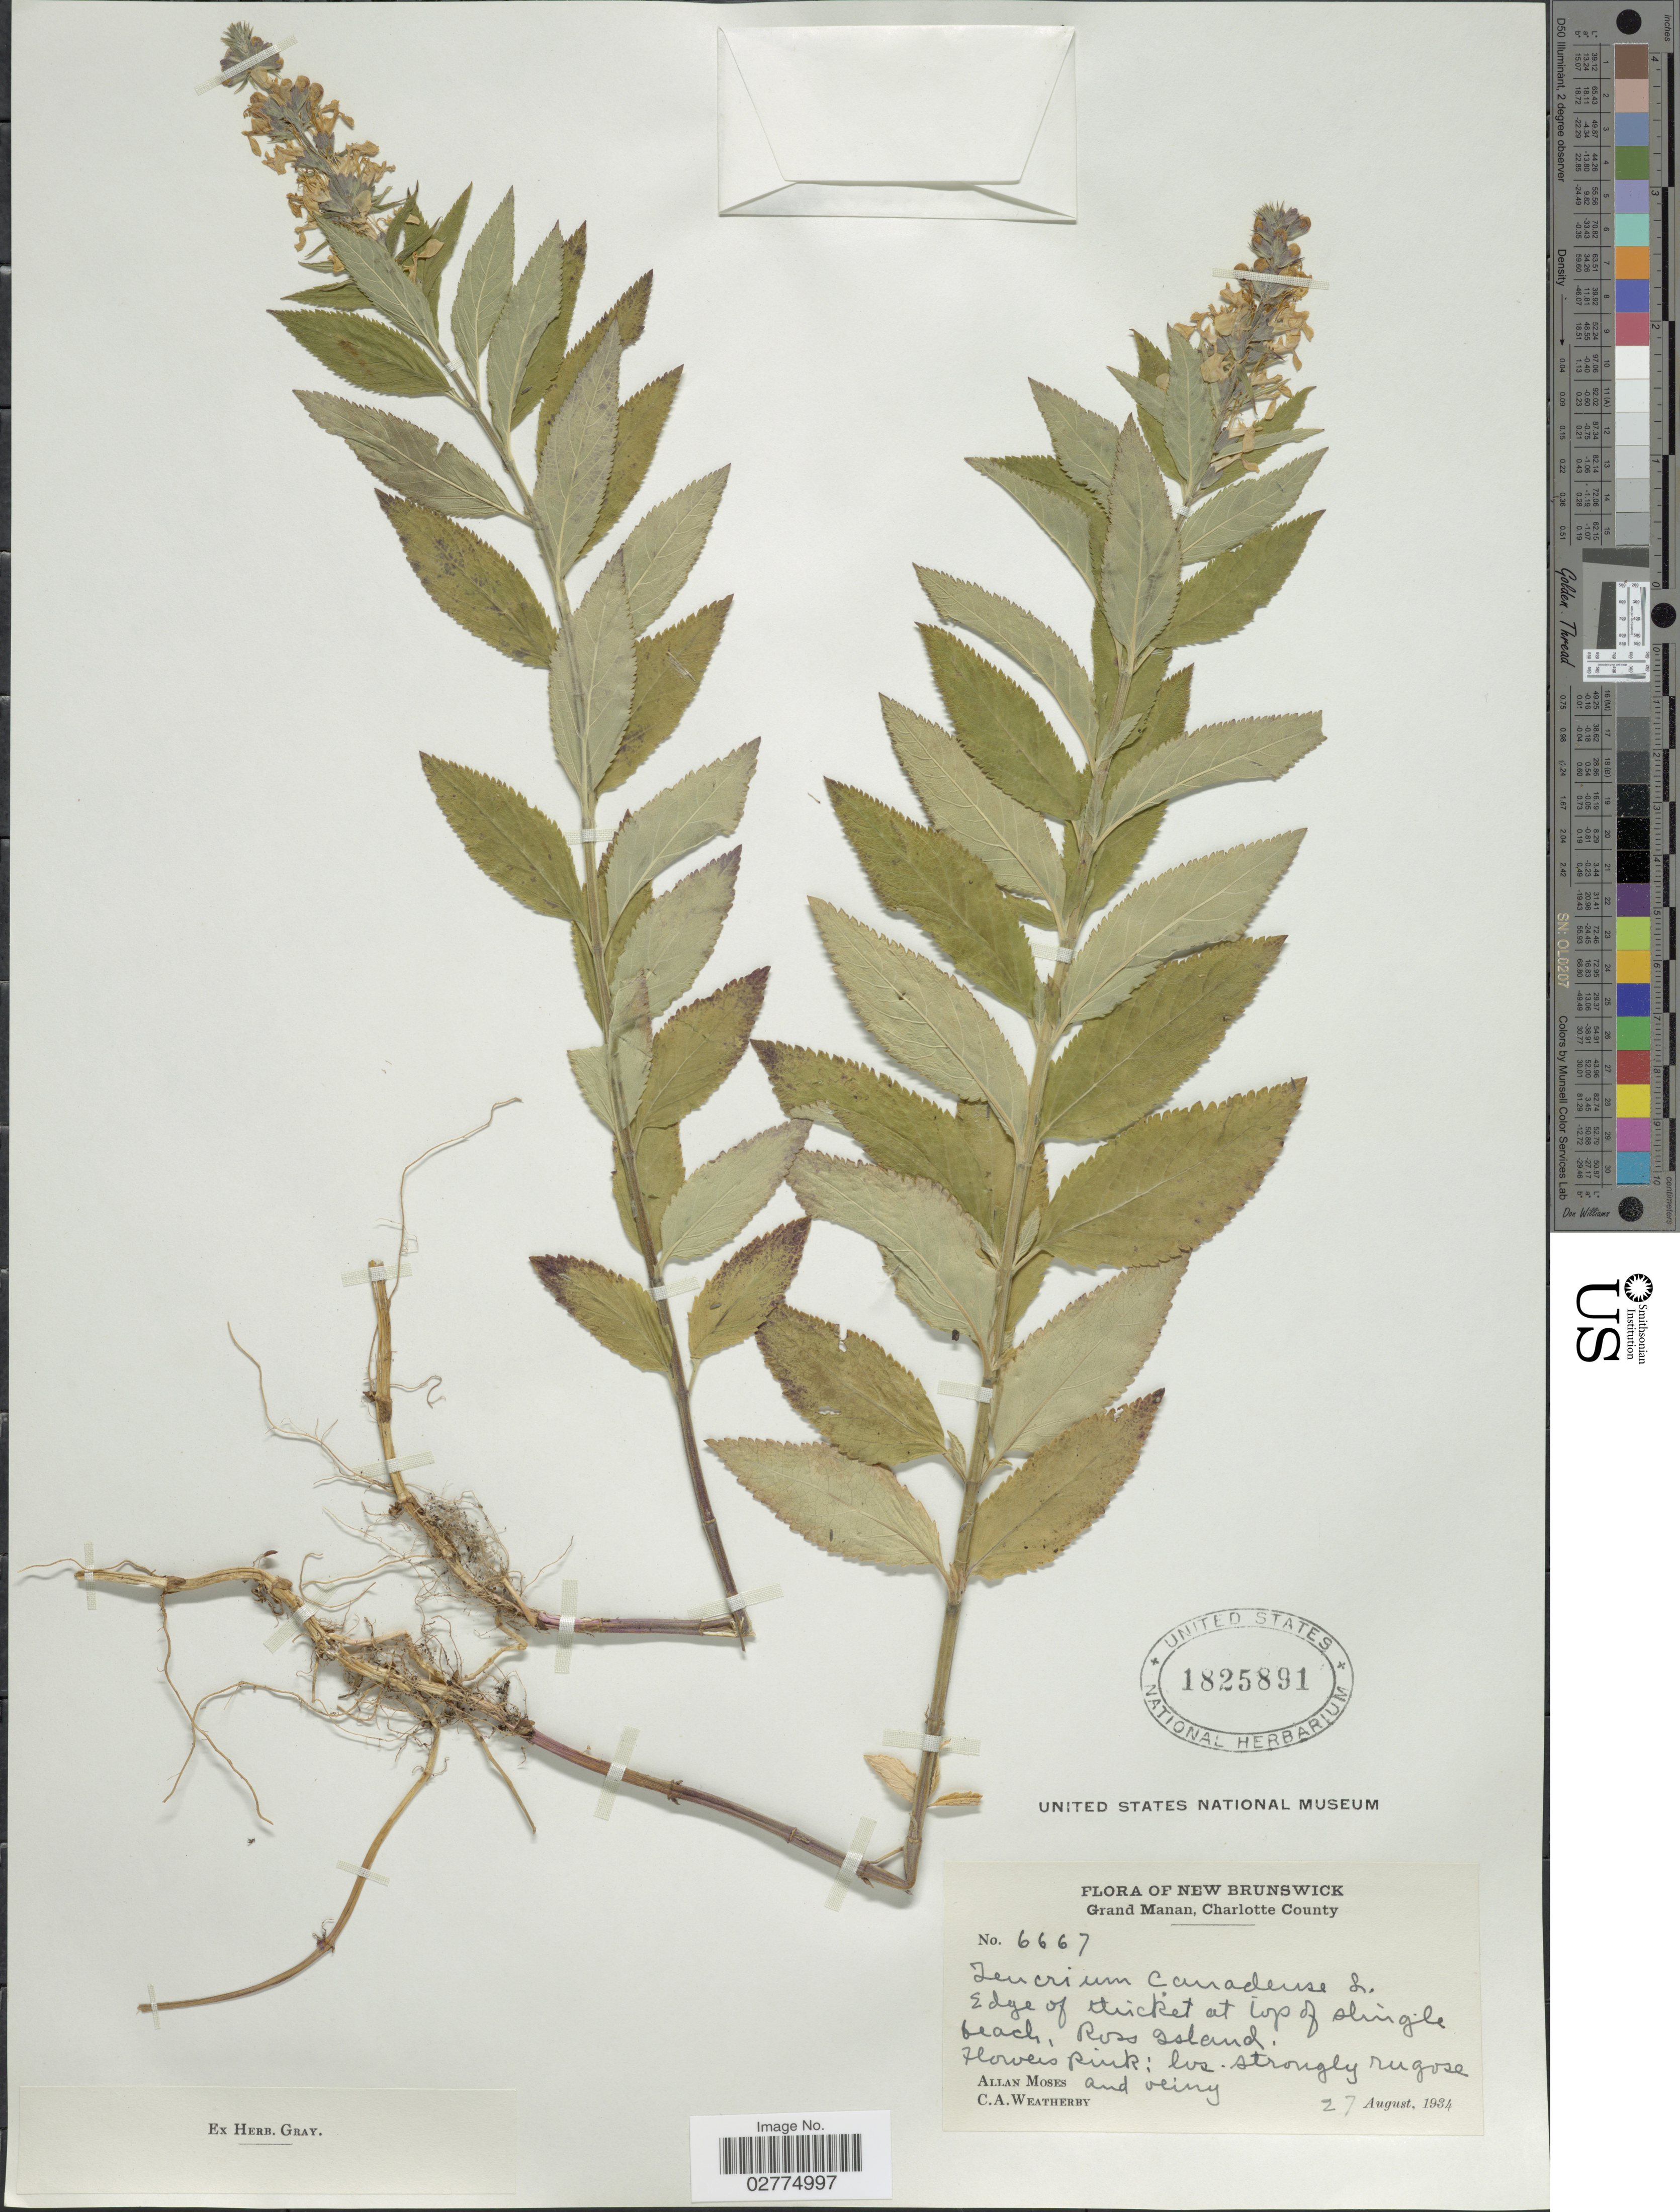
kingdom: Plantae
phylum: Tracheophyta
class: Magnoliopsida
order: Lamiales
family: Lamiaceae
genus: Teucrium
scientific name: Teucrium canadense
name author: L.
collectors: A. Moses & C. A. Weatherby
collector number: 6667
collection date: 1934-08-27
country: Canada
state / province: New Brunswick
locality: Grand Manan, Charlotte County. Edge of thicket at top of shingle beach, Ross Island.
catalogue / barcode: US 1825891